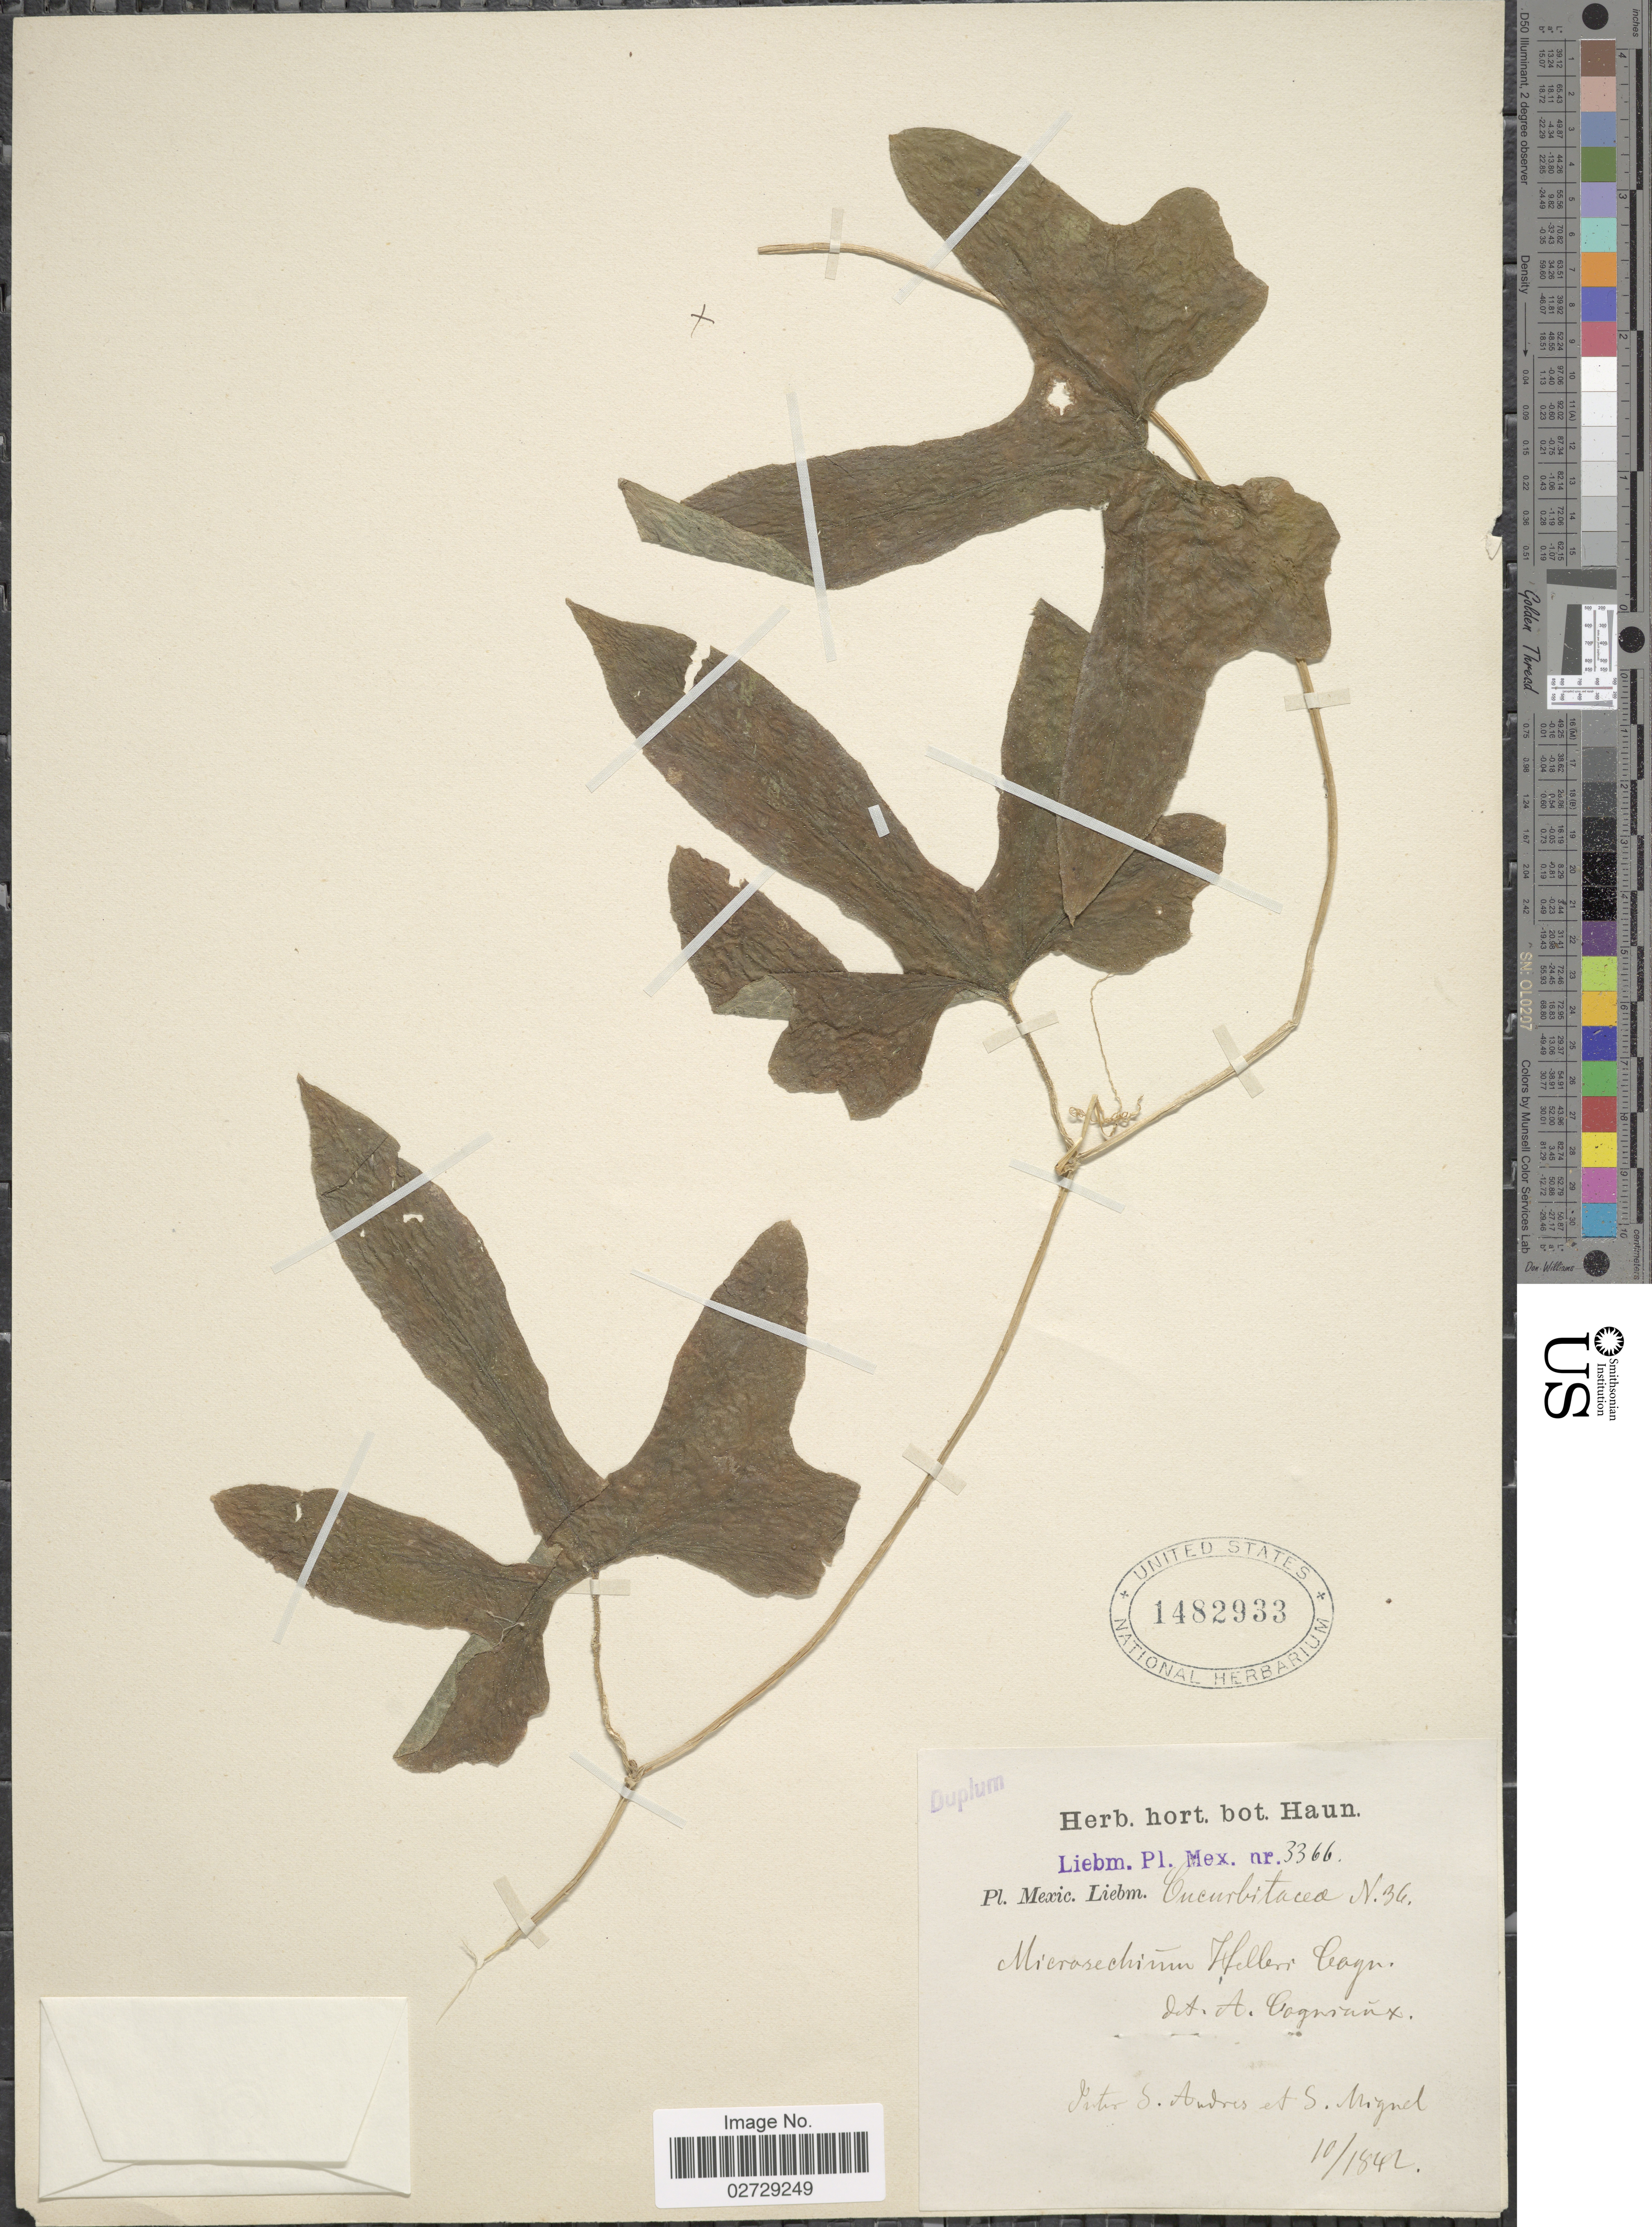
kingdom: Plantae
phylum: Tracheophyta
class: Magnoliopsida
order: Cucurbitales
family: Cucurbitaceae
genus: Microsechium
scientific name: Microsechium helleri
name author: (Peyr.) Cogn.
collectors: Liebmann, --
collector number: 3366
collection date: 1842-10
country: Mexico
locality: Inter S. Andres et S. Miguel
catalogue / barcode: US 1482933